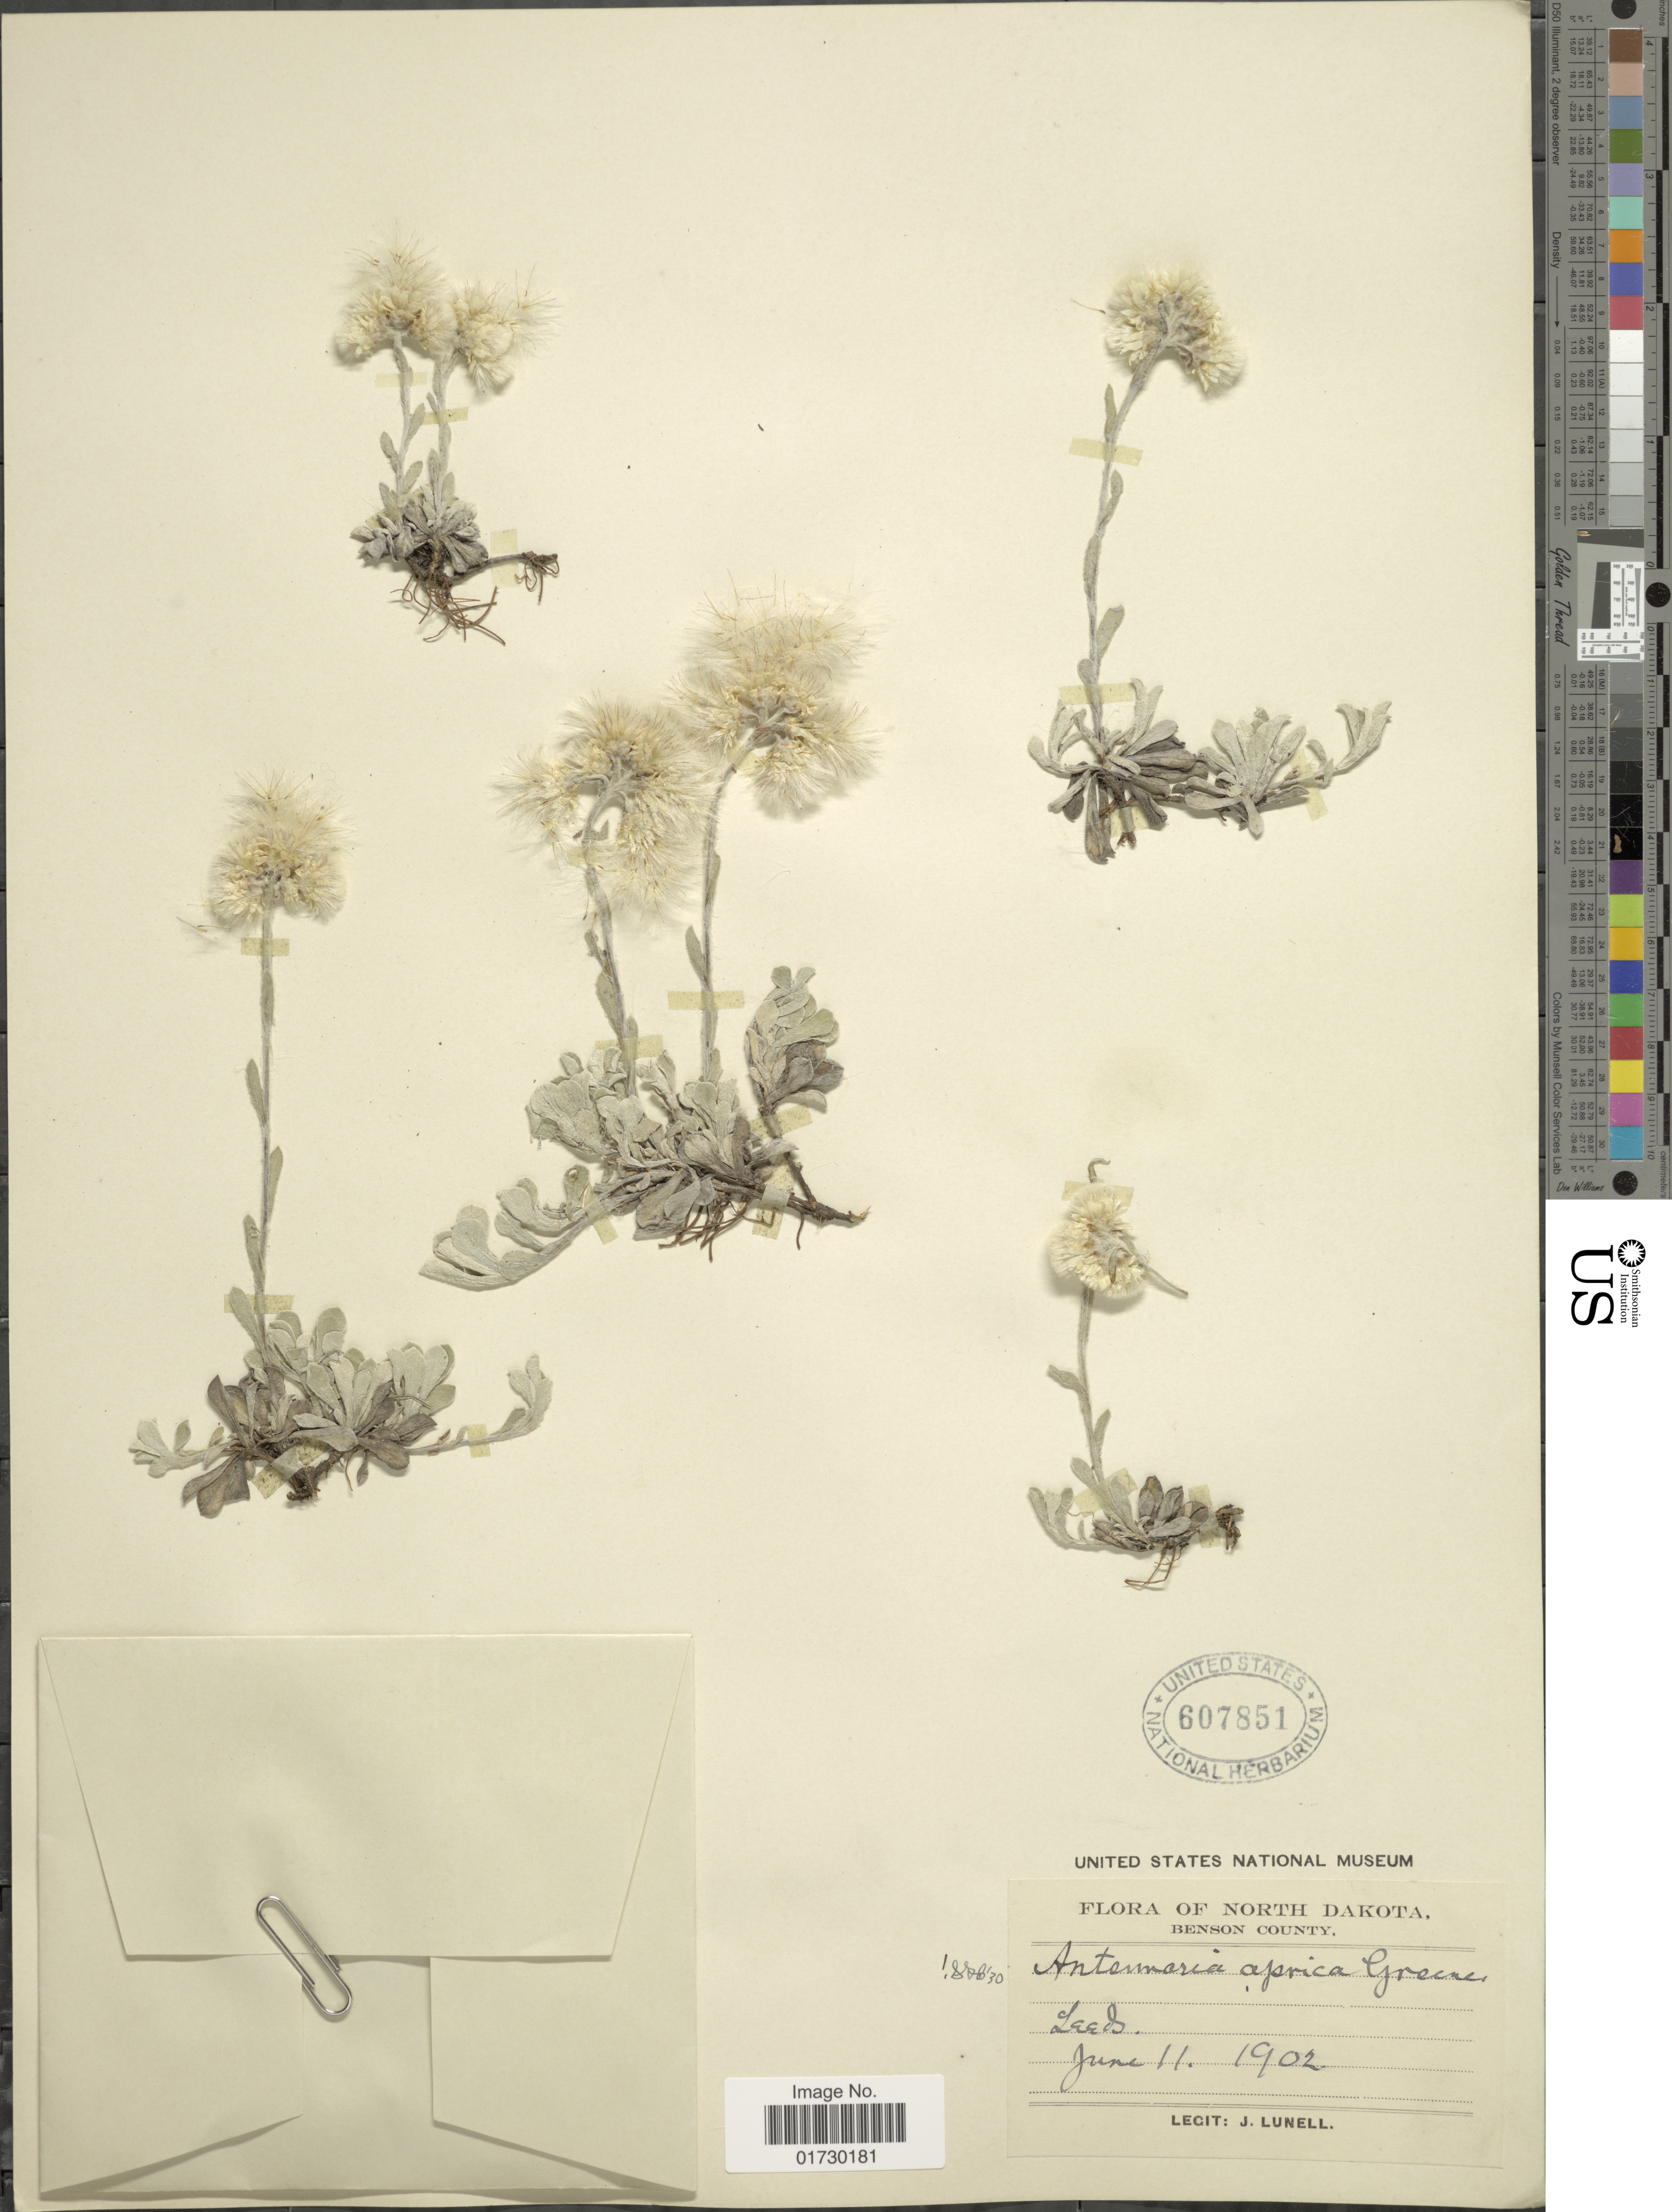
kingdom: Plantae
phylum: Tracheophyta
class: Magnoliopsida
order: Asterales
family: Asteraceae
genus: Antennaria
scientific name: Antennaria aprica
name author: Greene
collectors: J. Lunell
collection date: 1902-06-11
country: United States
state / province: North Dakota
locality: Benson County, Laads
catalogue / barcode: US 607851